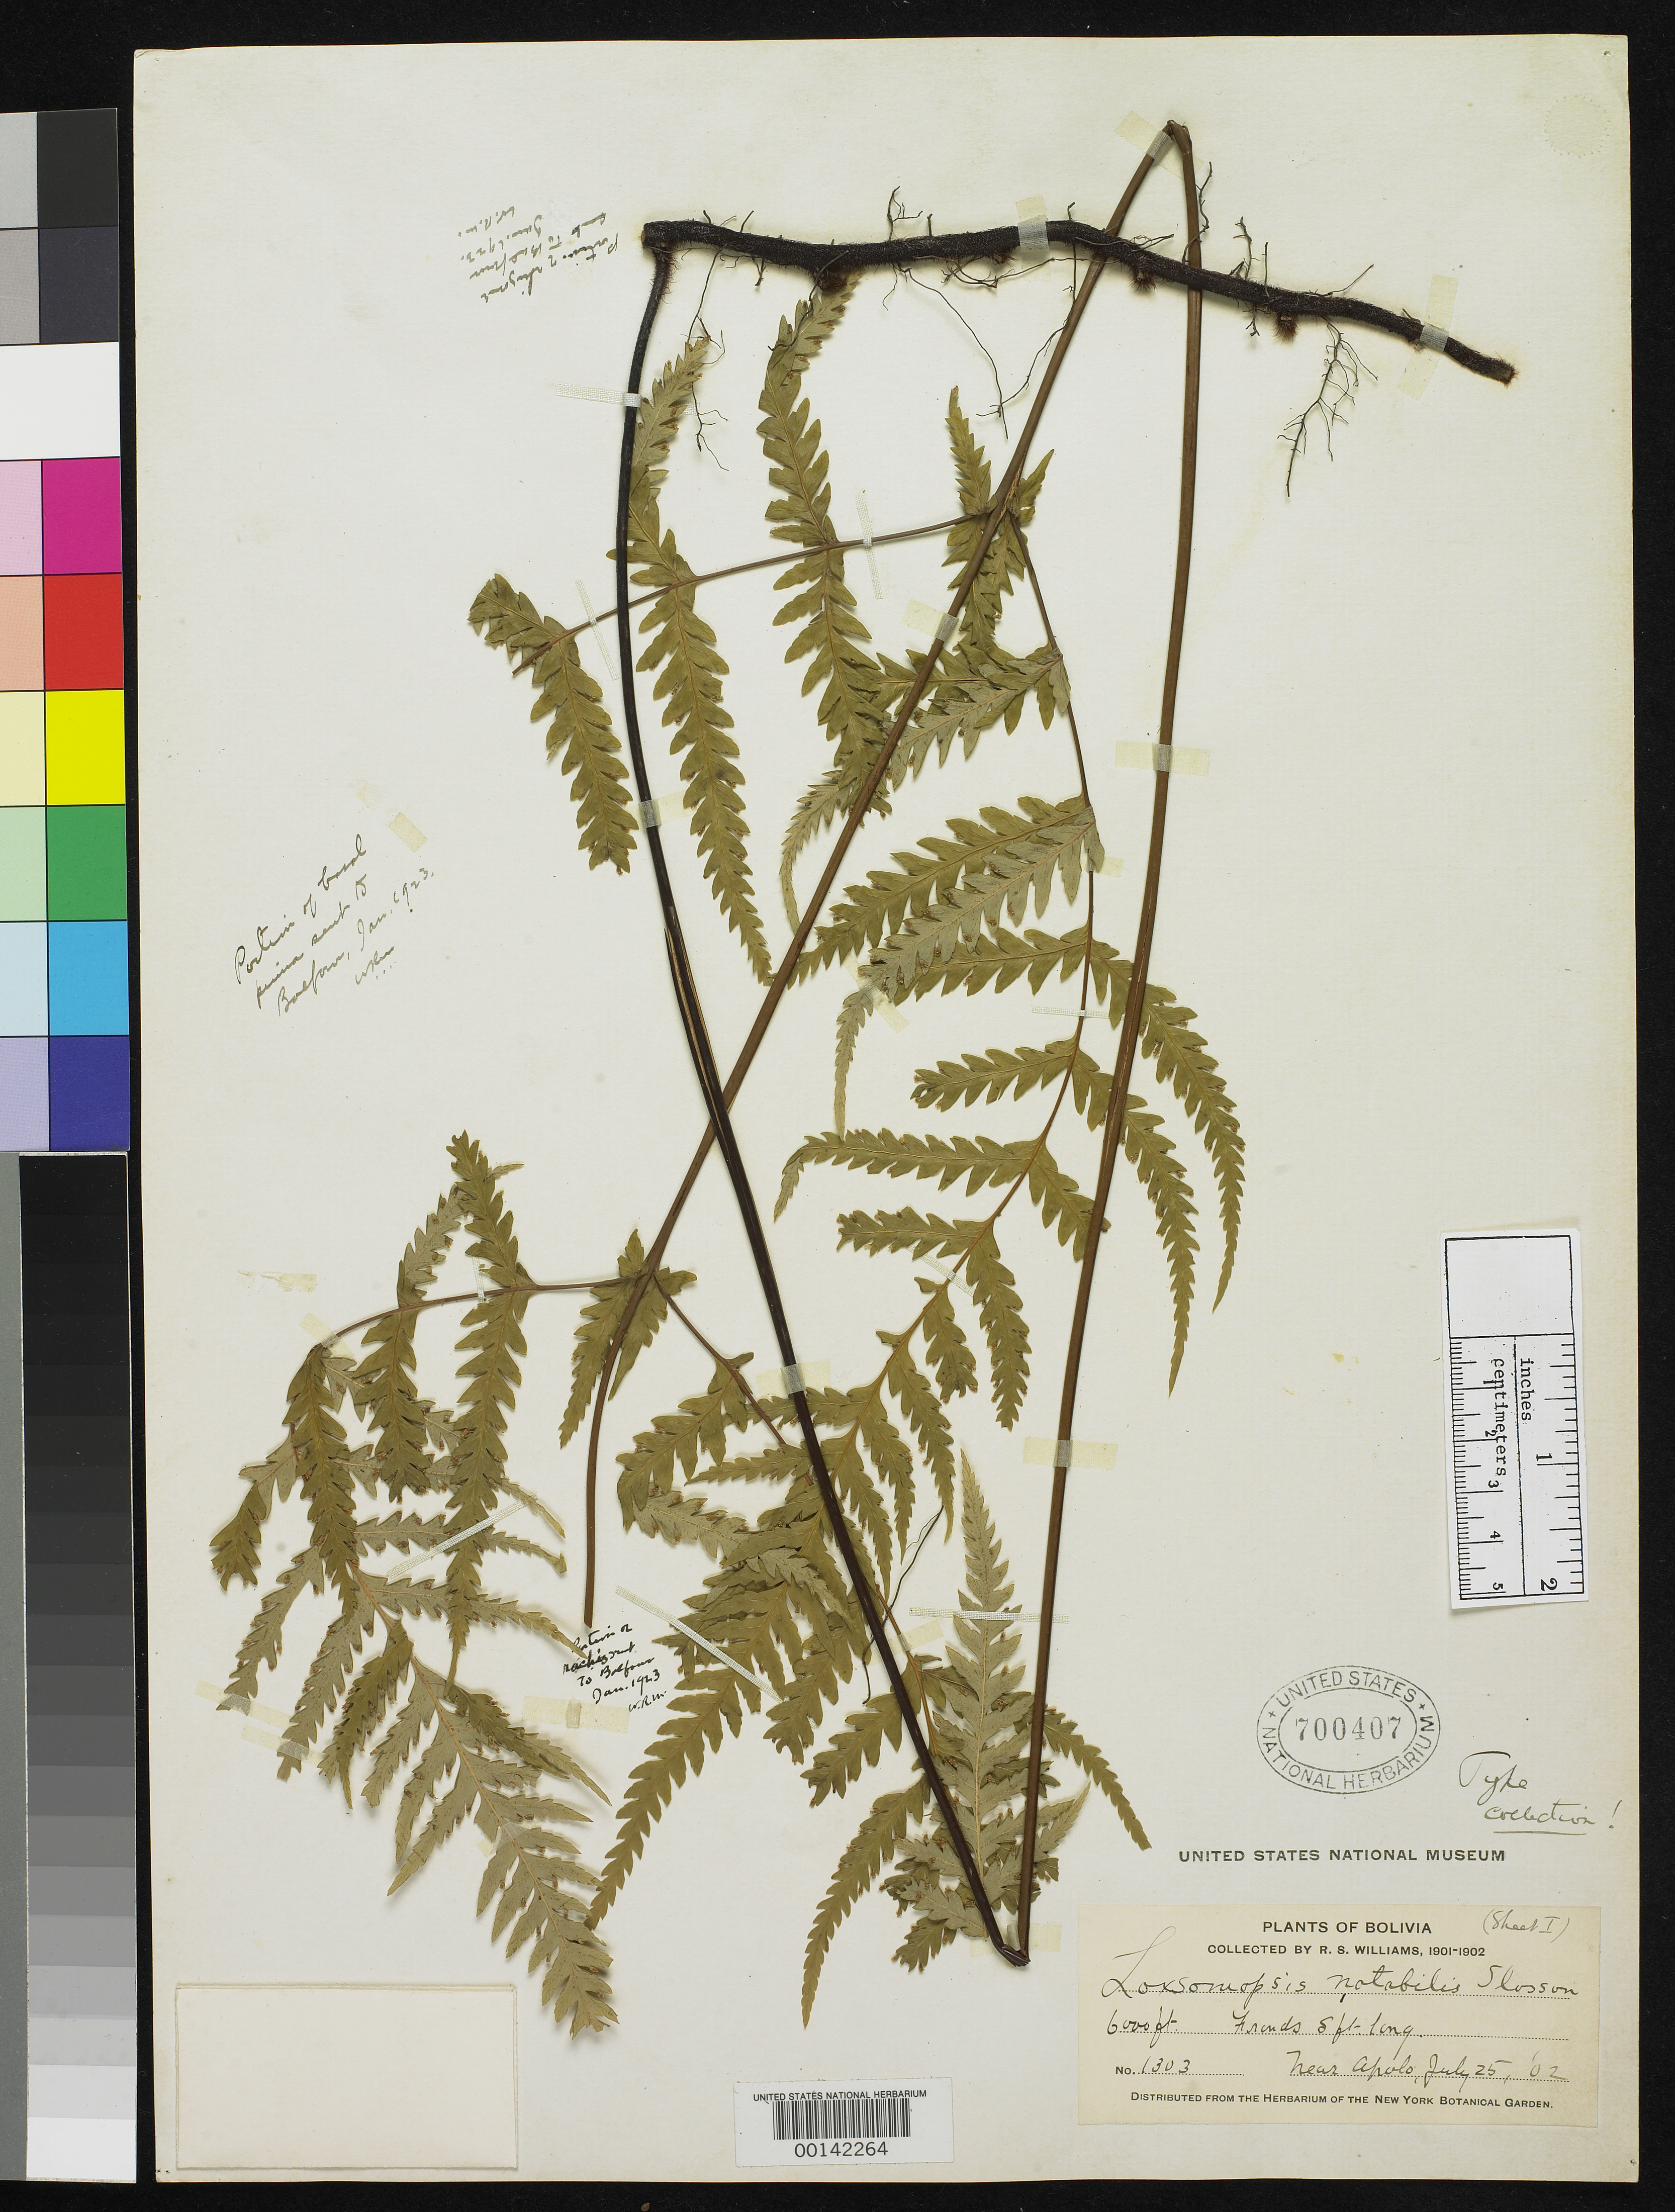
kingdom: Plantae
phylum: Tracheophyta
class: Polypodiopsida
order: Cyatheales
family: Loxsomataceae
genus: Loxsomopsis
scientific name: Loxsomopsis notabilis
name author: Sloss.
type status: Type Collection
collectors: R. S. Williams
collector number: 1303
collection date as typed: Jul. 25, 1902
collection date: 1902-07-25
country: Bolivia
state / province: La Paz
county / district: Franz Tamayo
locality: Near Apolo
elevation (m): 1829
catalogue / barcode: US 700407